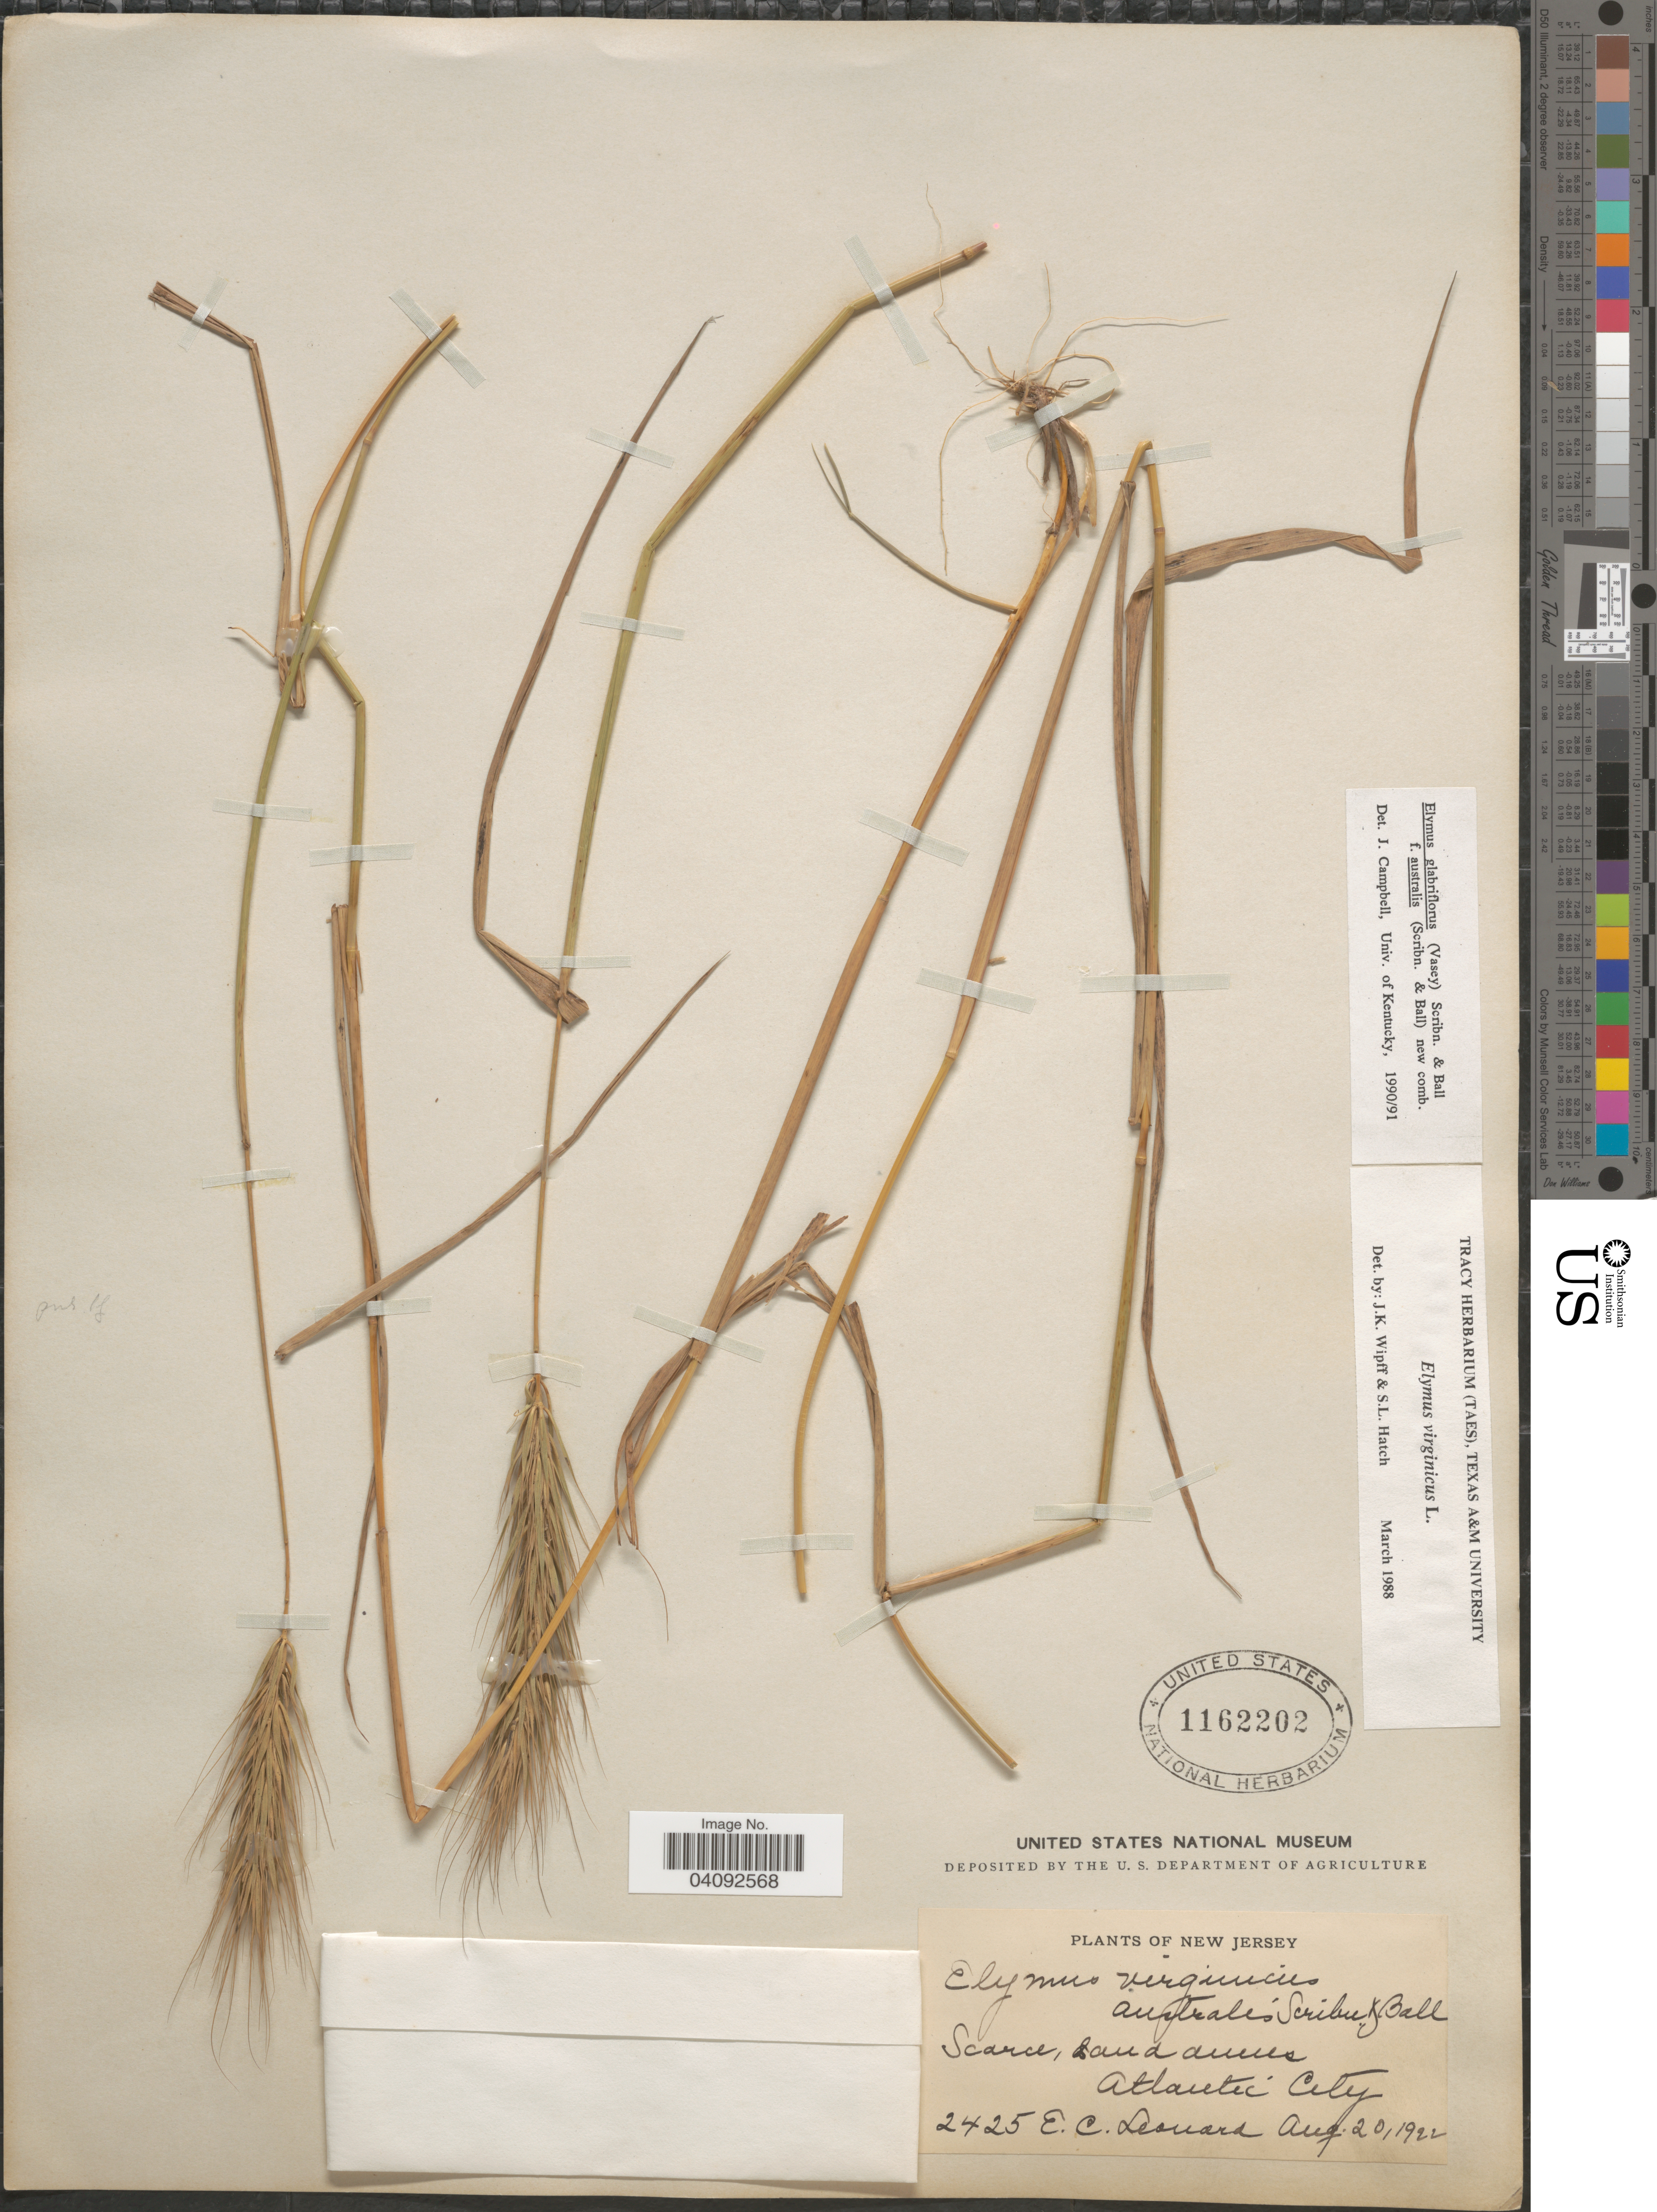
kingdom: Plantae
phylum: Tracheophyta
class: Liliopsida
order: Poales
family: Poaceae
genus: Elymus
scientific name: Elymus glabriflorus var. australis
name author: (Scribn. & C.R. Ball) J.J.N. Campb.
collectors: E. C. Leonard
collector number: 2425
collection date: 1922-08-20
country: United States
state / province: New Jersey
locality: Atlantic City.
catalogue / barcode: US 1162202